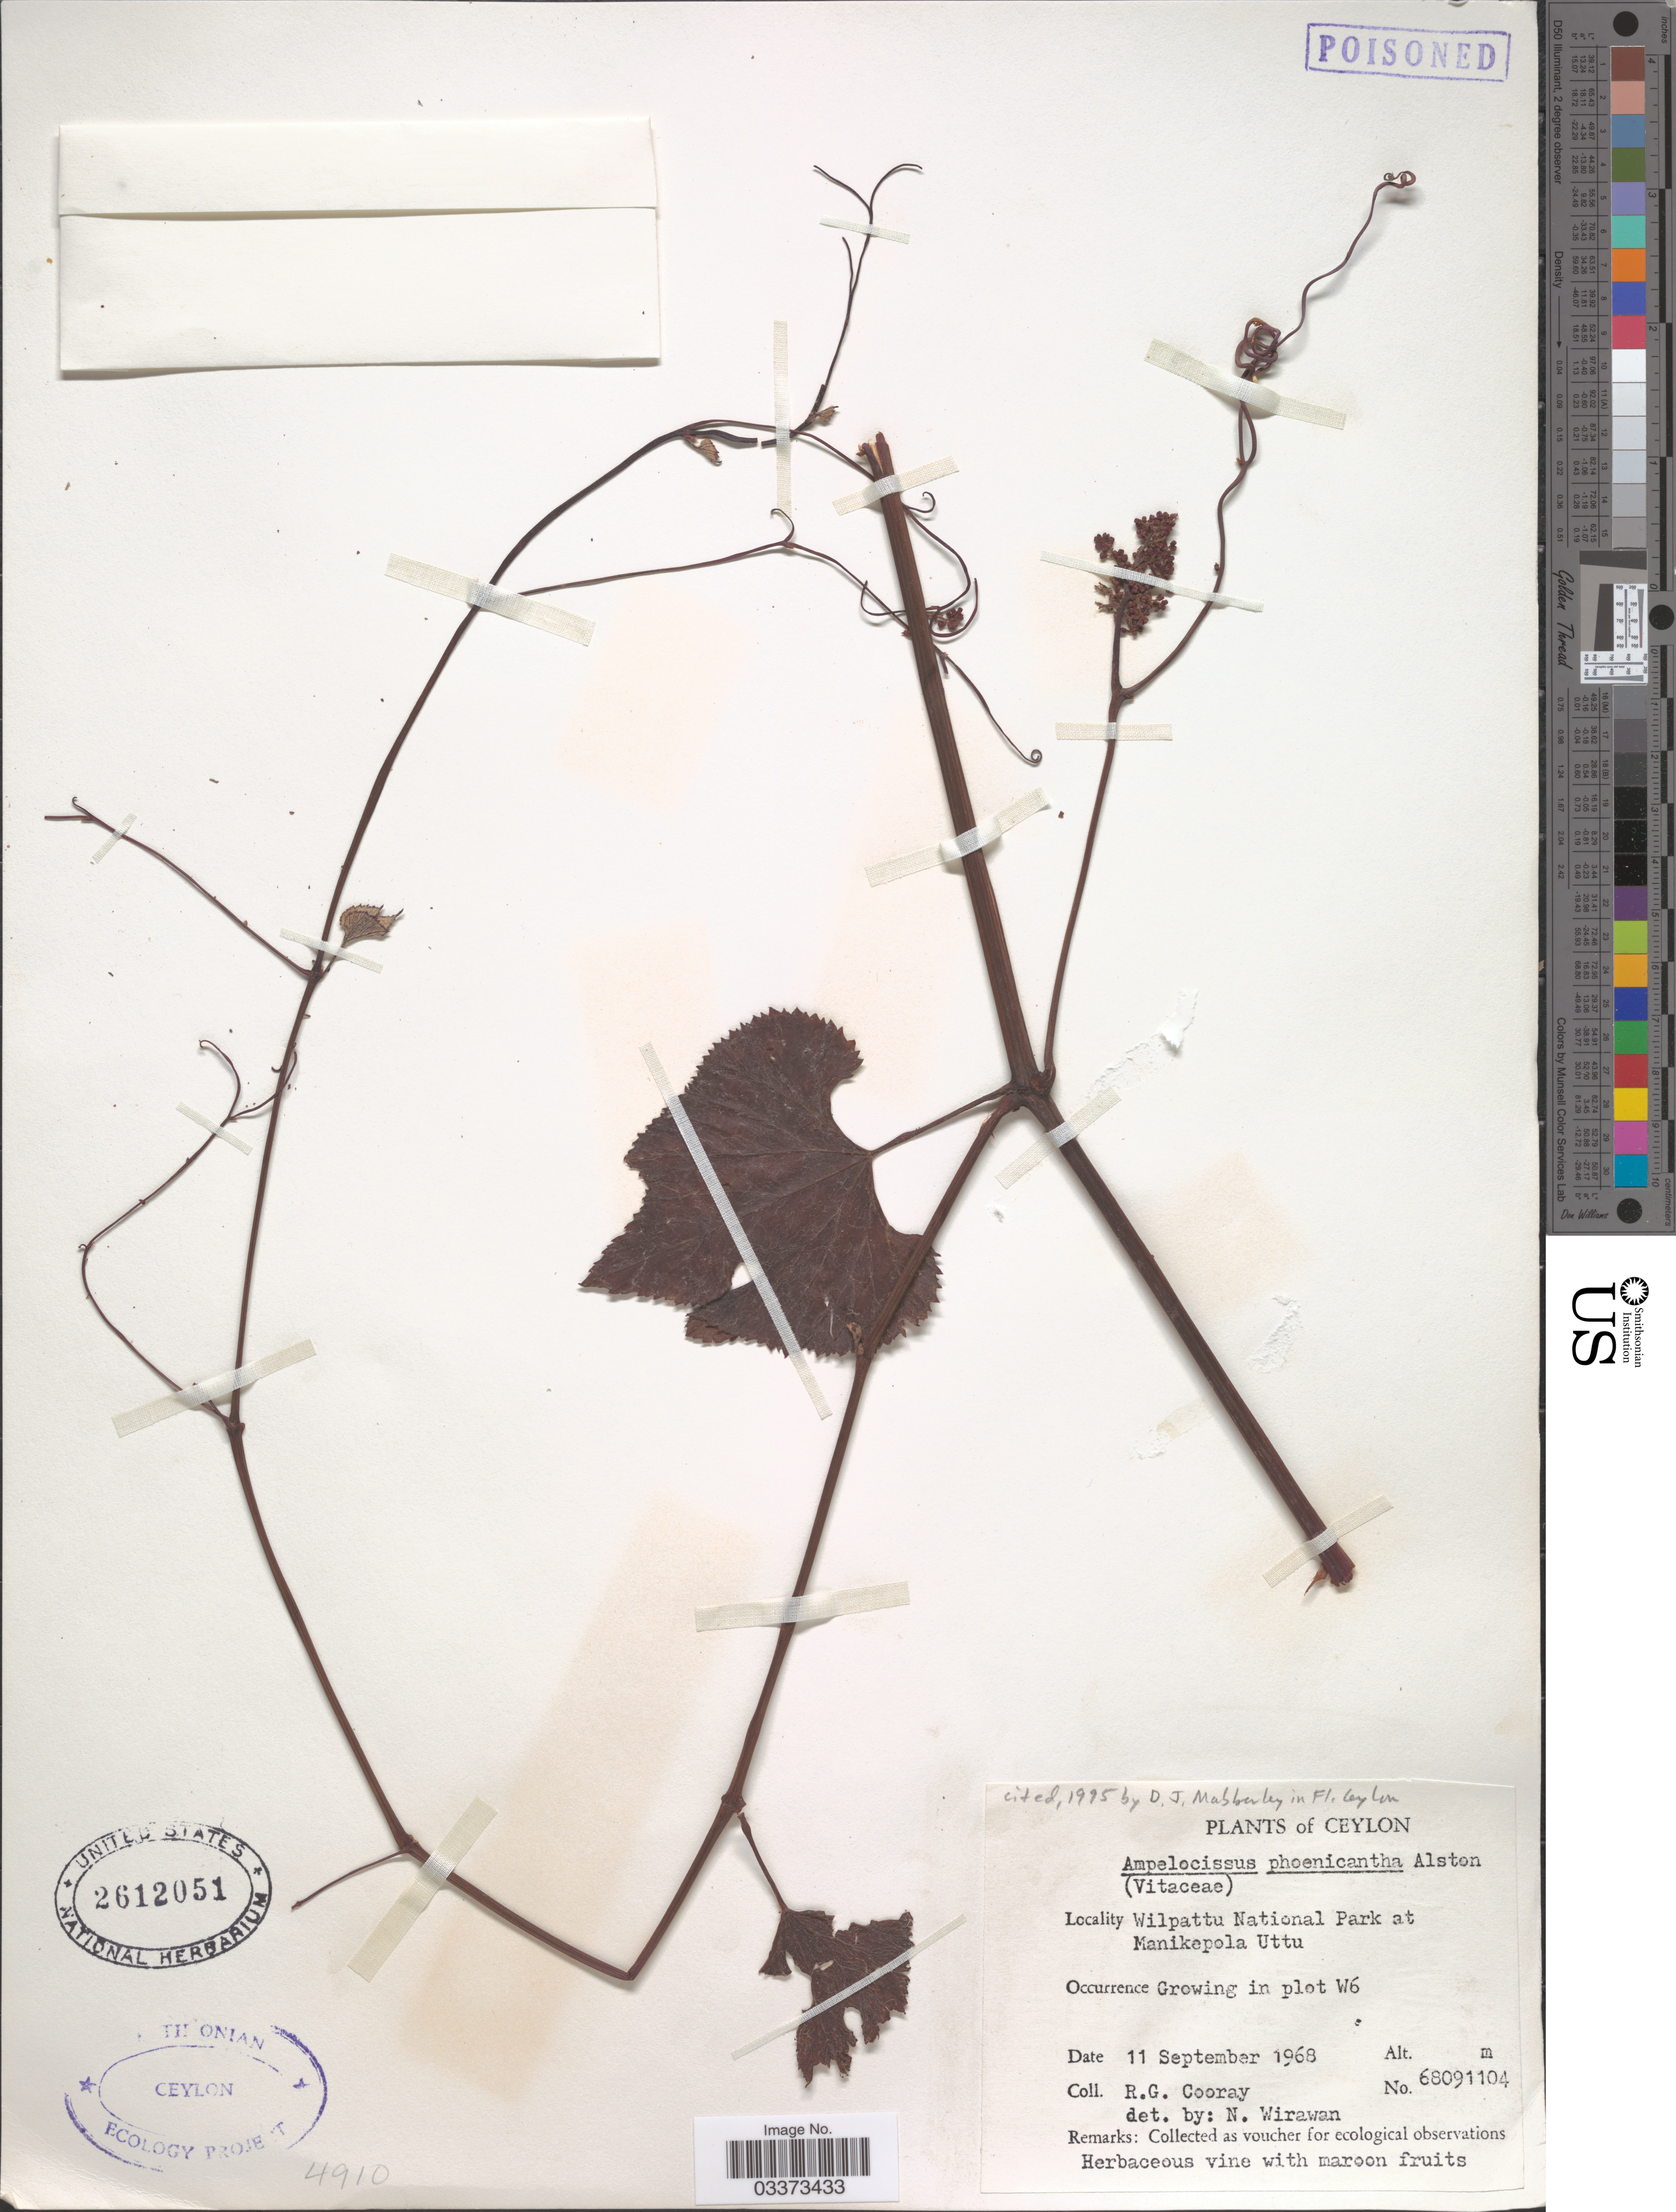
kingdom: Plantae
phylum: Tracheophyta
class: Magnoliopsida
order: Vitales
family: Vitaceae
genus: Ampelocissus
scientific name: Ampelocissus phoenicantha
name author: Alston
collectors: R. Cooray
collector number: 68091104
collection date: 1968-09-11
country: Sri Lanka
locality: Ceylon. Wilpattu National Park at Manikepola Uttu. Plot W6.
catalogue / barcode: US 2612051